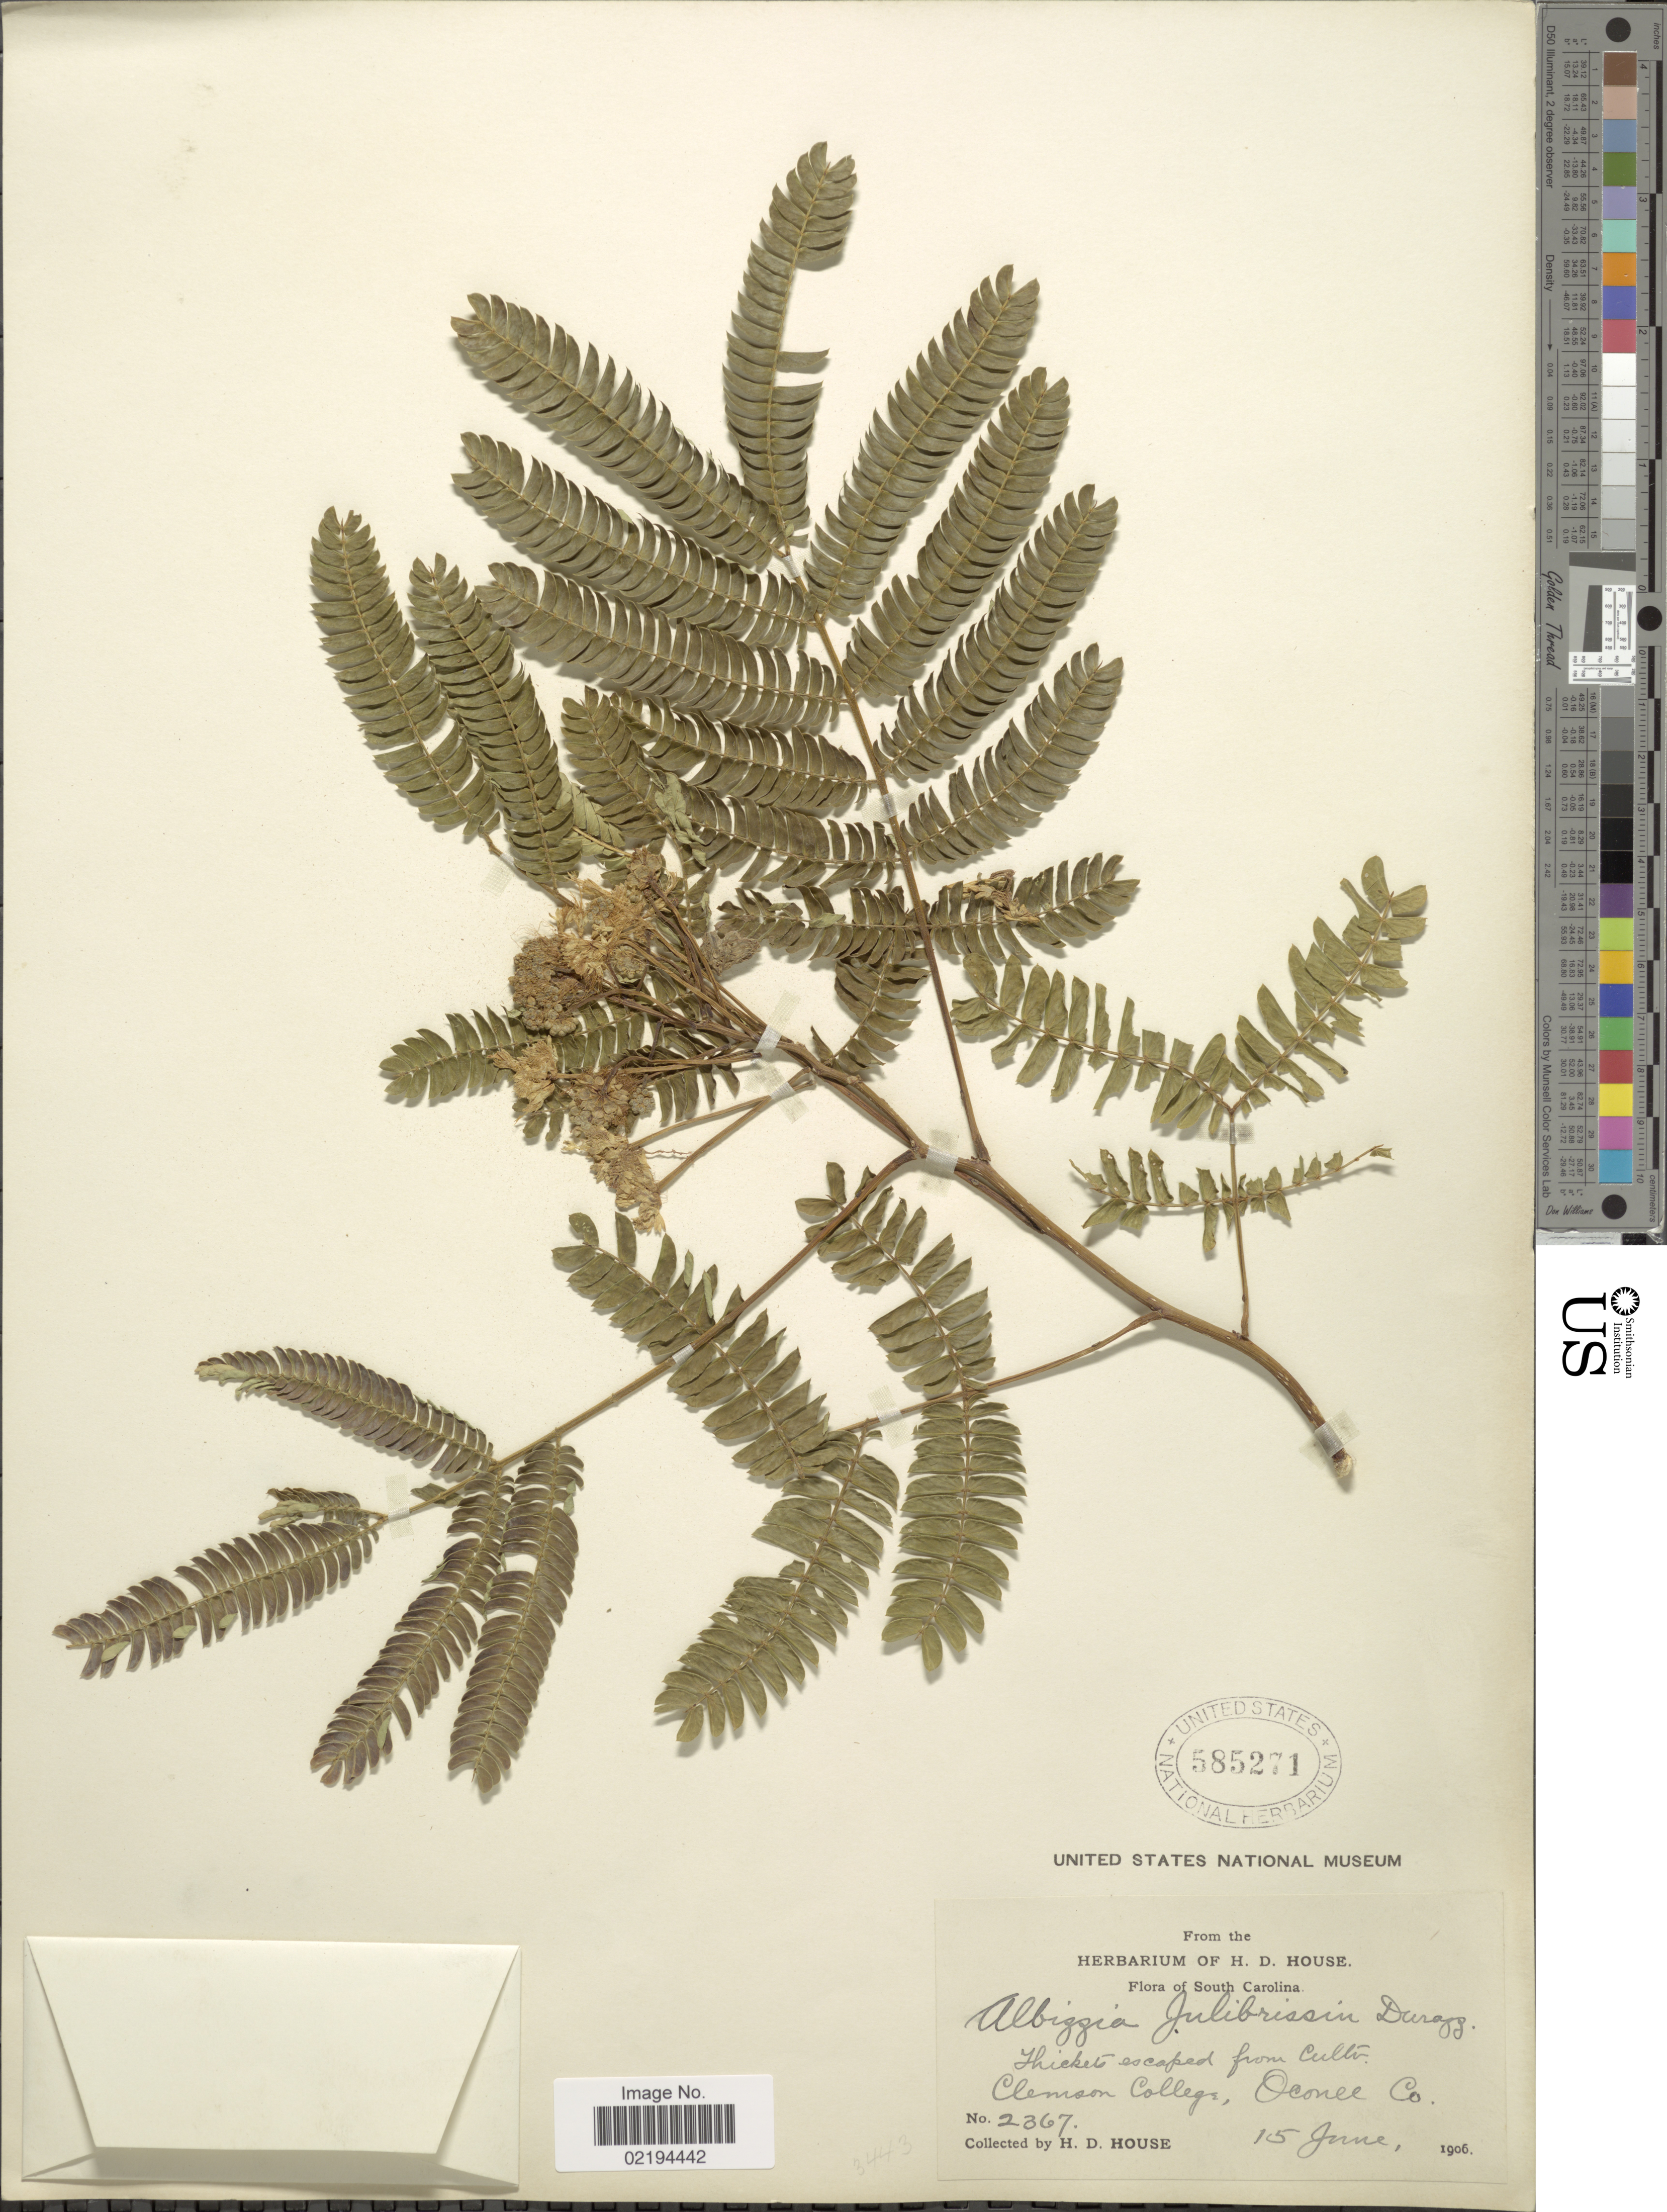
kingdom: Plantae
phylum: Tracheophyta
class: Magnoliopsida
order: Fabales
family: Fabaceae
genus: Albizia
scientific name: Albizia julibrissin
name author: Durazz.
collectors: H. D. House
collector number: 2367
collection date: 1906-06-15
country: United States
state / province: South Carolina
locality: Clemson College, Oconee Co.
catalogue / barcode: US 585271